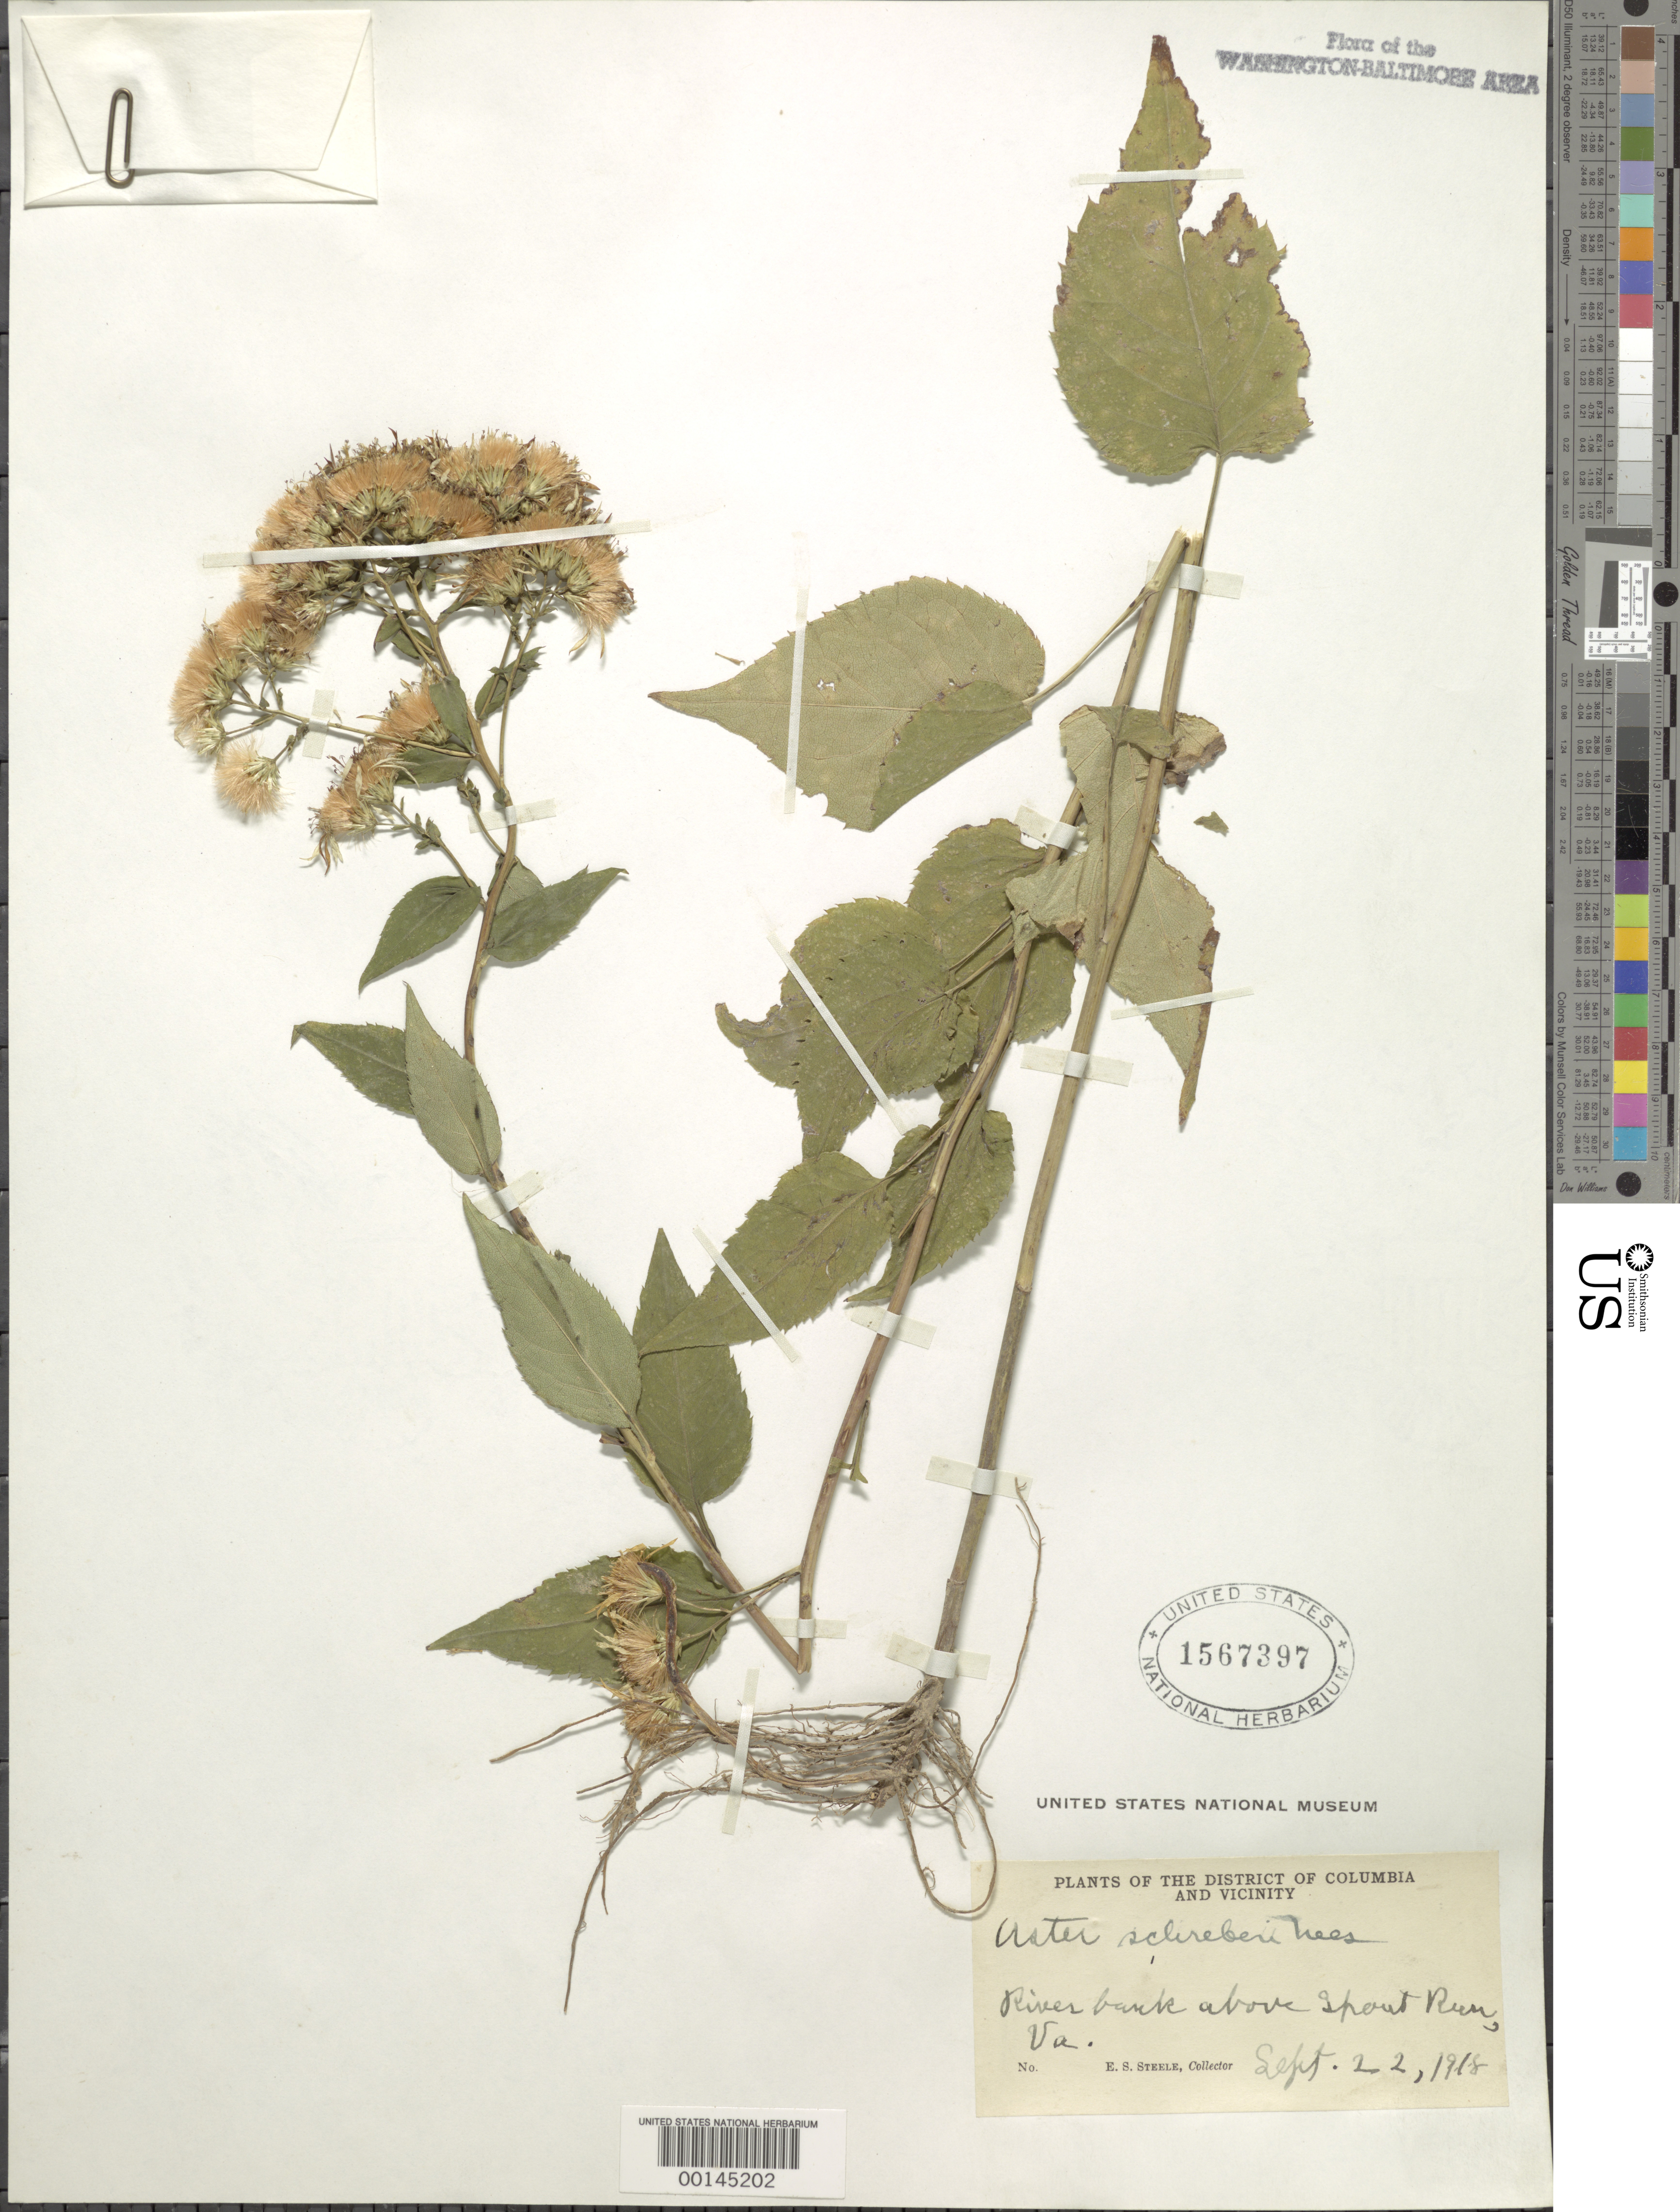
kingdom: Plantae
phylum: Tracheophyta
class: Magnoliopsida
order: Asterales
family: Asteraceae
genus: Eurybia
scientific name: Eurybia schreberi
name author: (Nees) Nees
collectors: E. Steele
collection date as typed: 22 Sep 1918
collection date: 1918-09-22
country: United States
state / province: Virginia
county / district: Fairfax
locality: Potomac bank above Spout Run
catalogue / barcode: US 1567397